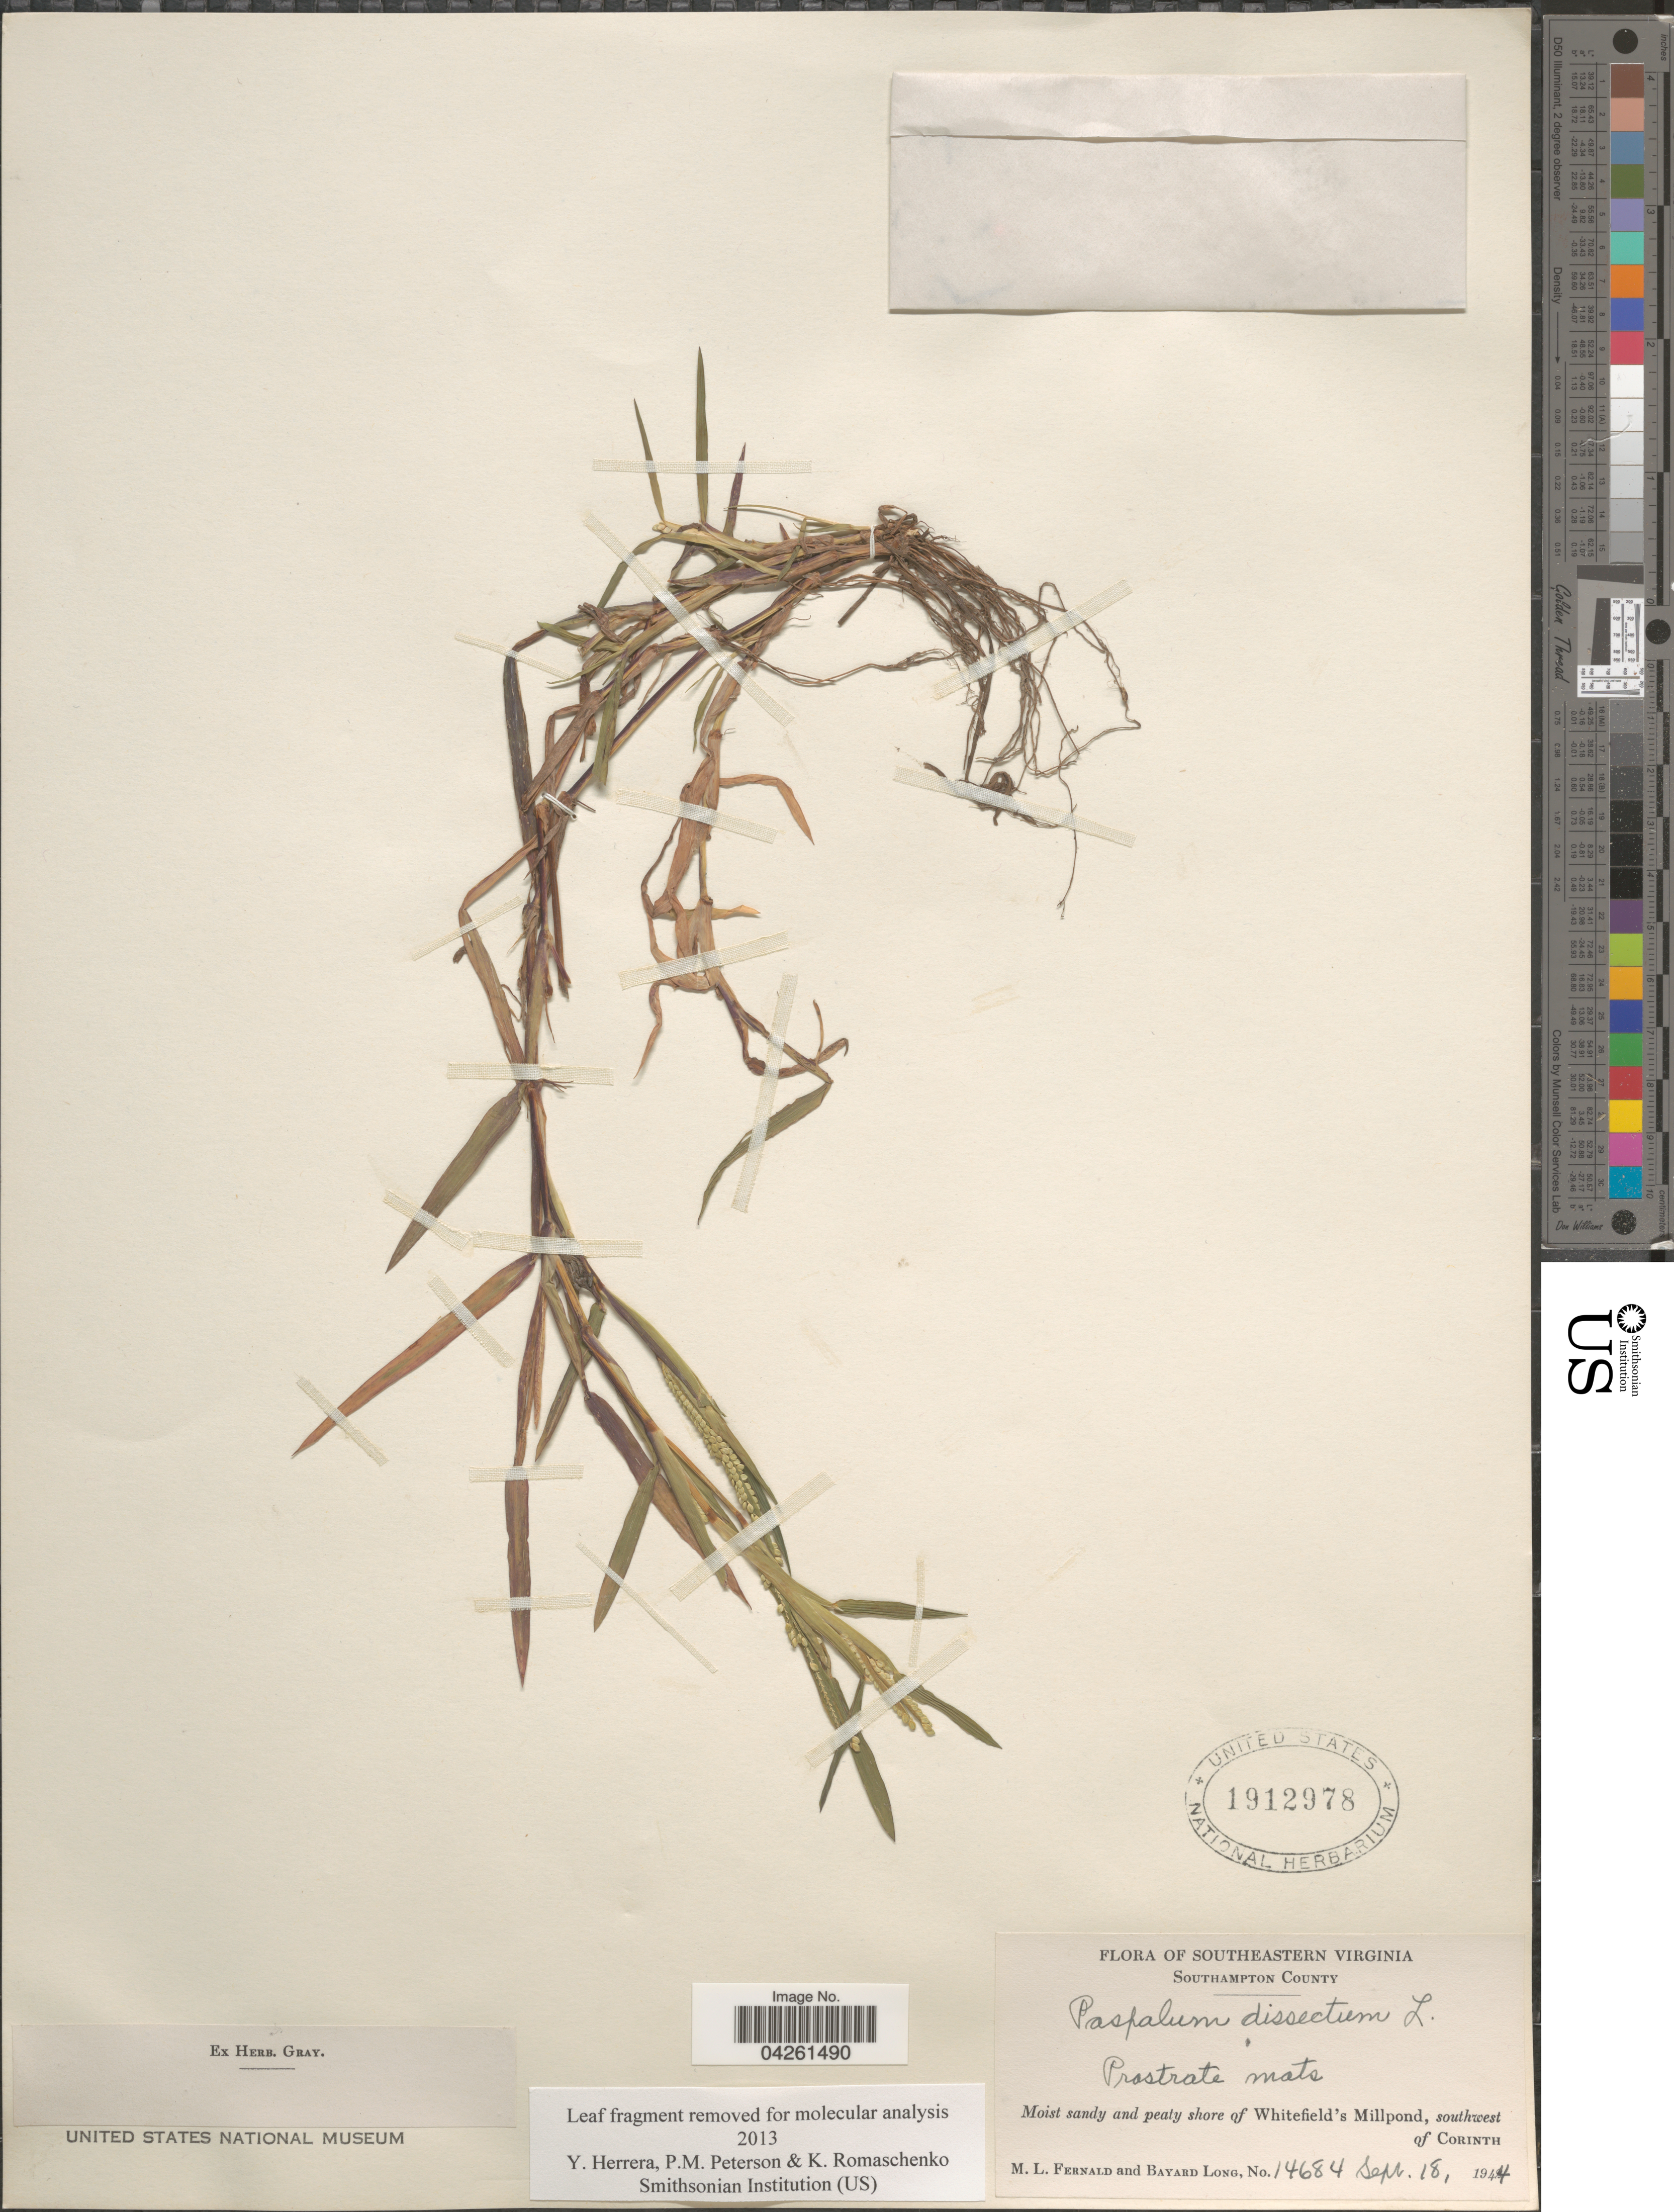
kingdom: Plantae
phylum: Tracheophyta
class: Liliopsida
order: Poales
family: Poaceae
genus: Paspalum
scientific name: Paspalum dissectum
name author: (L.) L.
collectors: M. L. Fernald & B. Long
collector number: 14684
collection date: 1944-09-18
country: United States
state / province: Virginia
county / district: Southampton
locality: Southeastern Virginia. Southampton County. Moist sandy and peaty shore of Whitefield's Millpond, southwest of Corinth.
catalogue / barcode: US 1912978